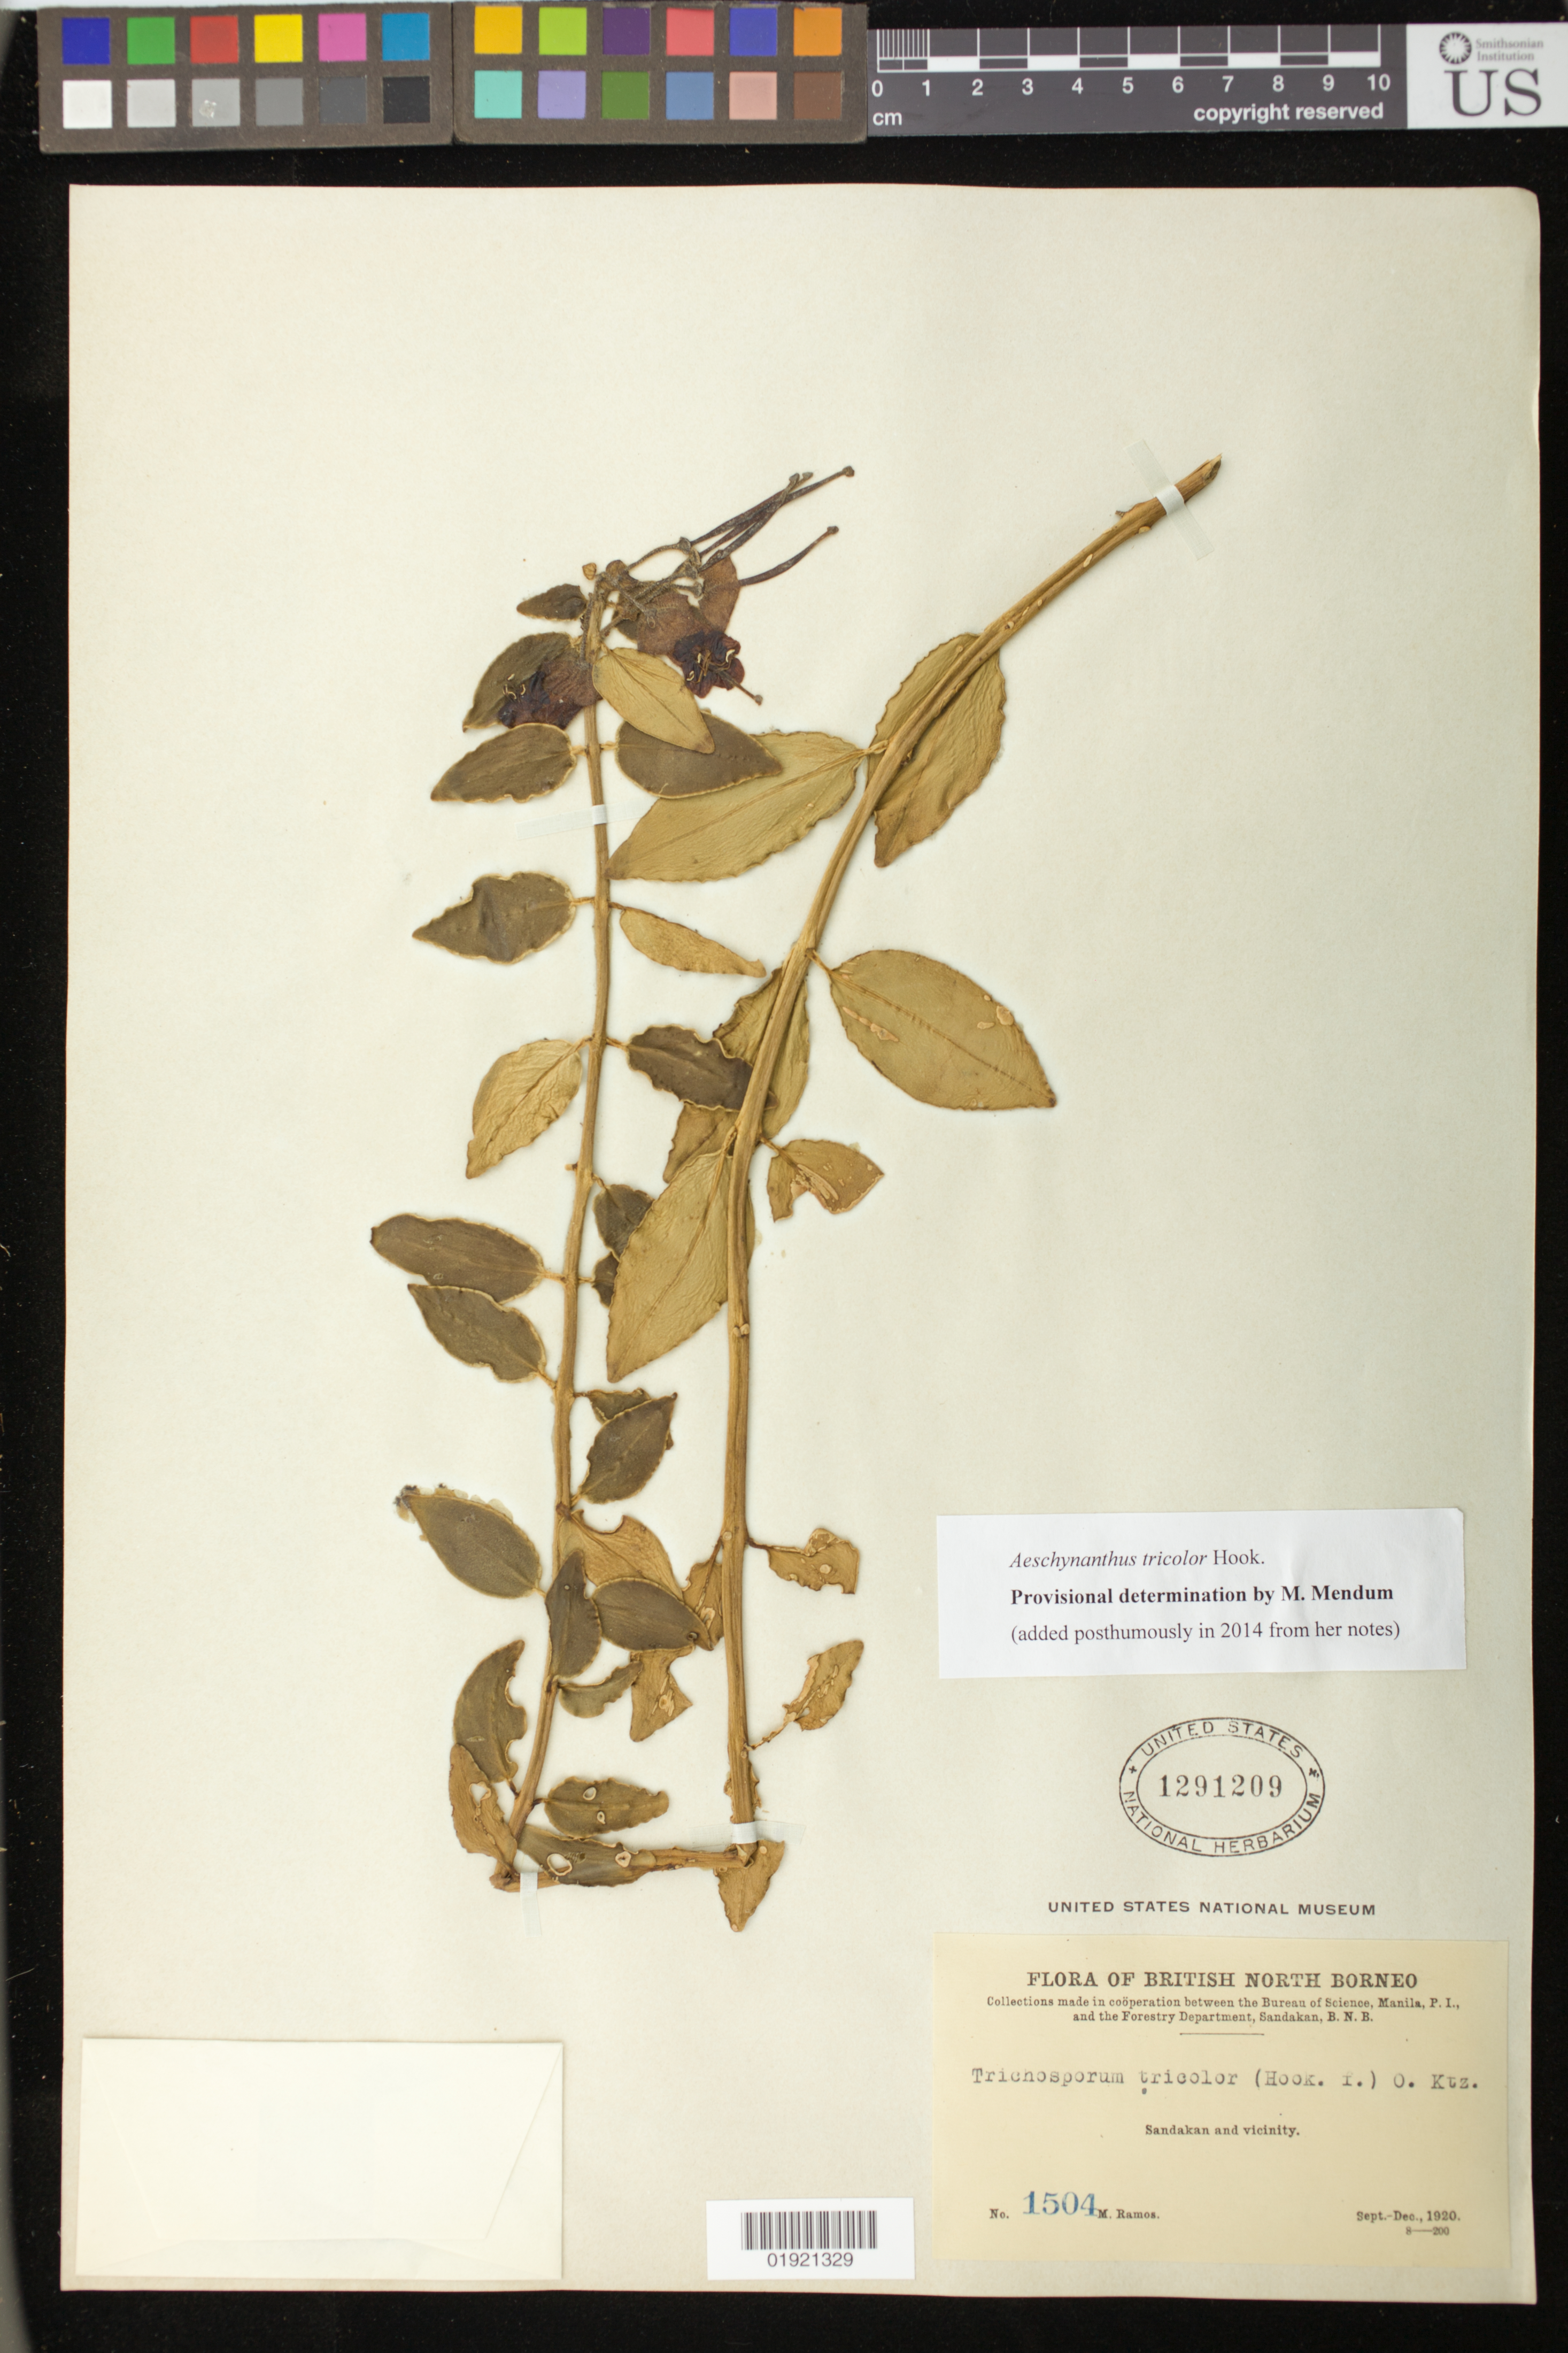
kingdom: Plantae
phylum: Tracheophyta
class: Magnoliopsida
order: Lamiales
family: Gesneriaceae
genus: Aeschynanthus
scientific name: Aeschynanthus tricolor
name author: Hook.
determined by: Mendum, Mary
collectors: M. Ramos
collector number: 1504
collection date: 1920-09/1920-12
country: Malaysia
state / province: Sabah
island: Borneo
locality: British North Borneo. Sandakan and vicinity.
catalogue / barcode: US 1291209